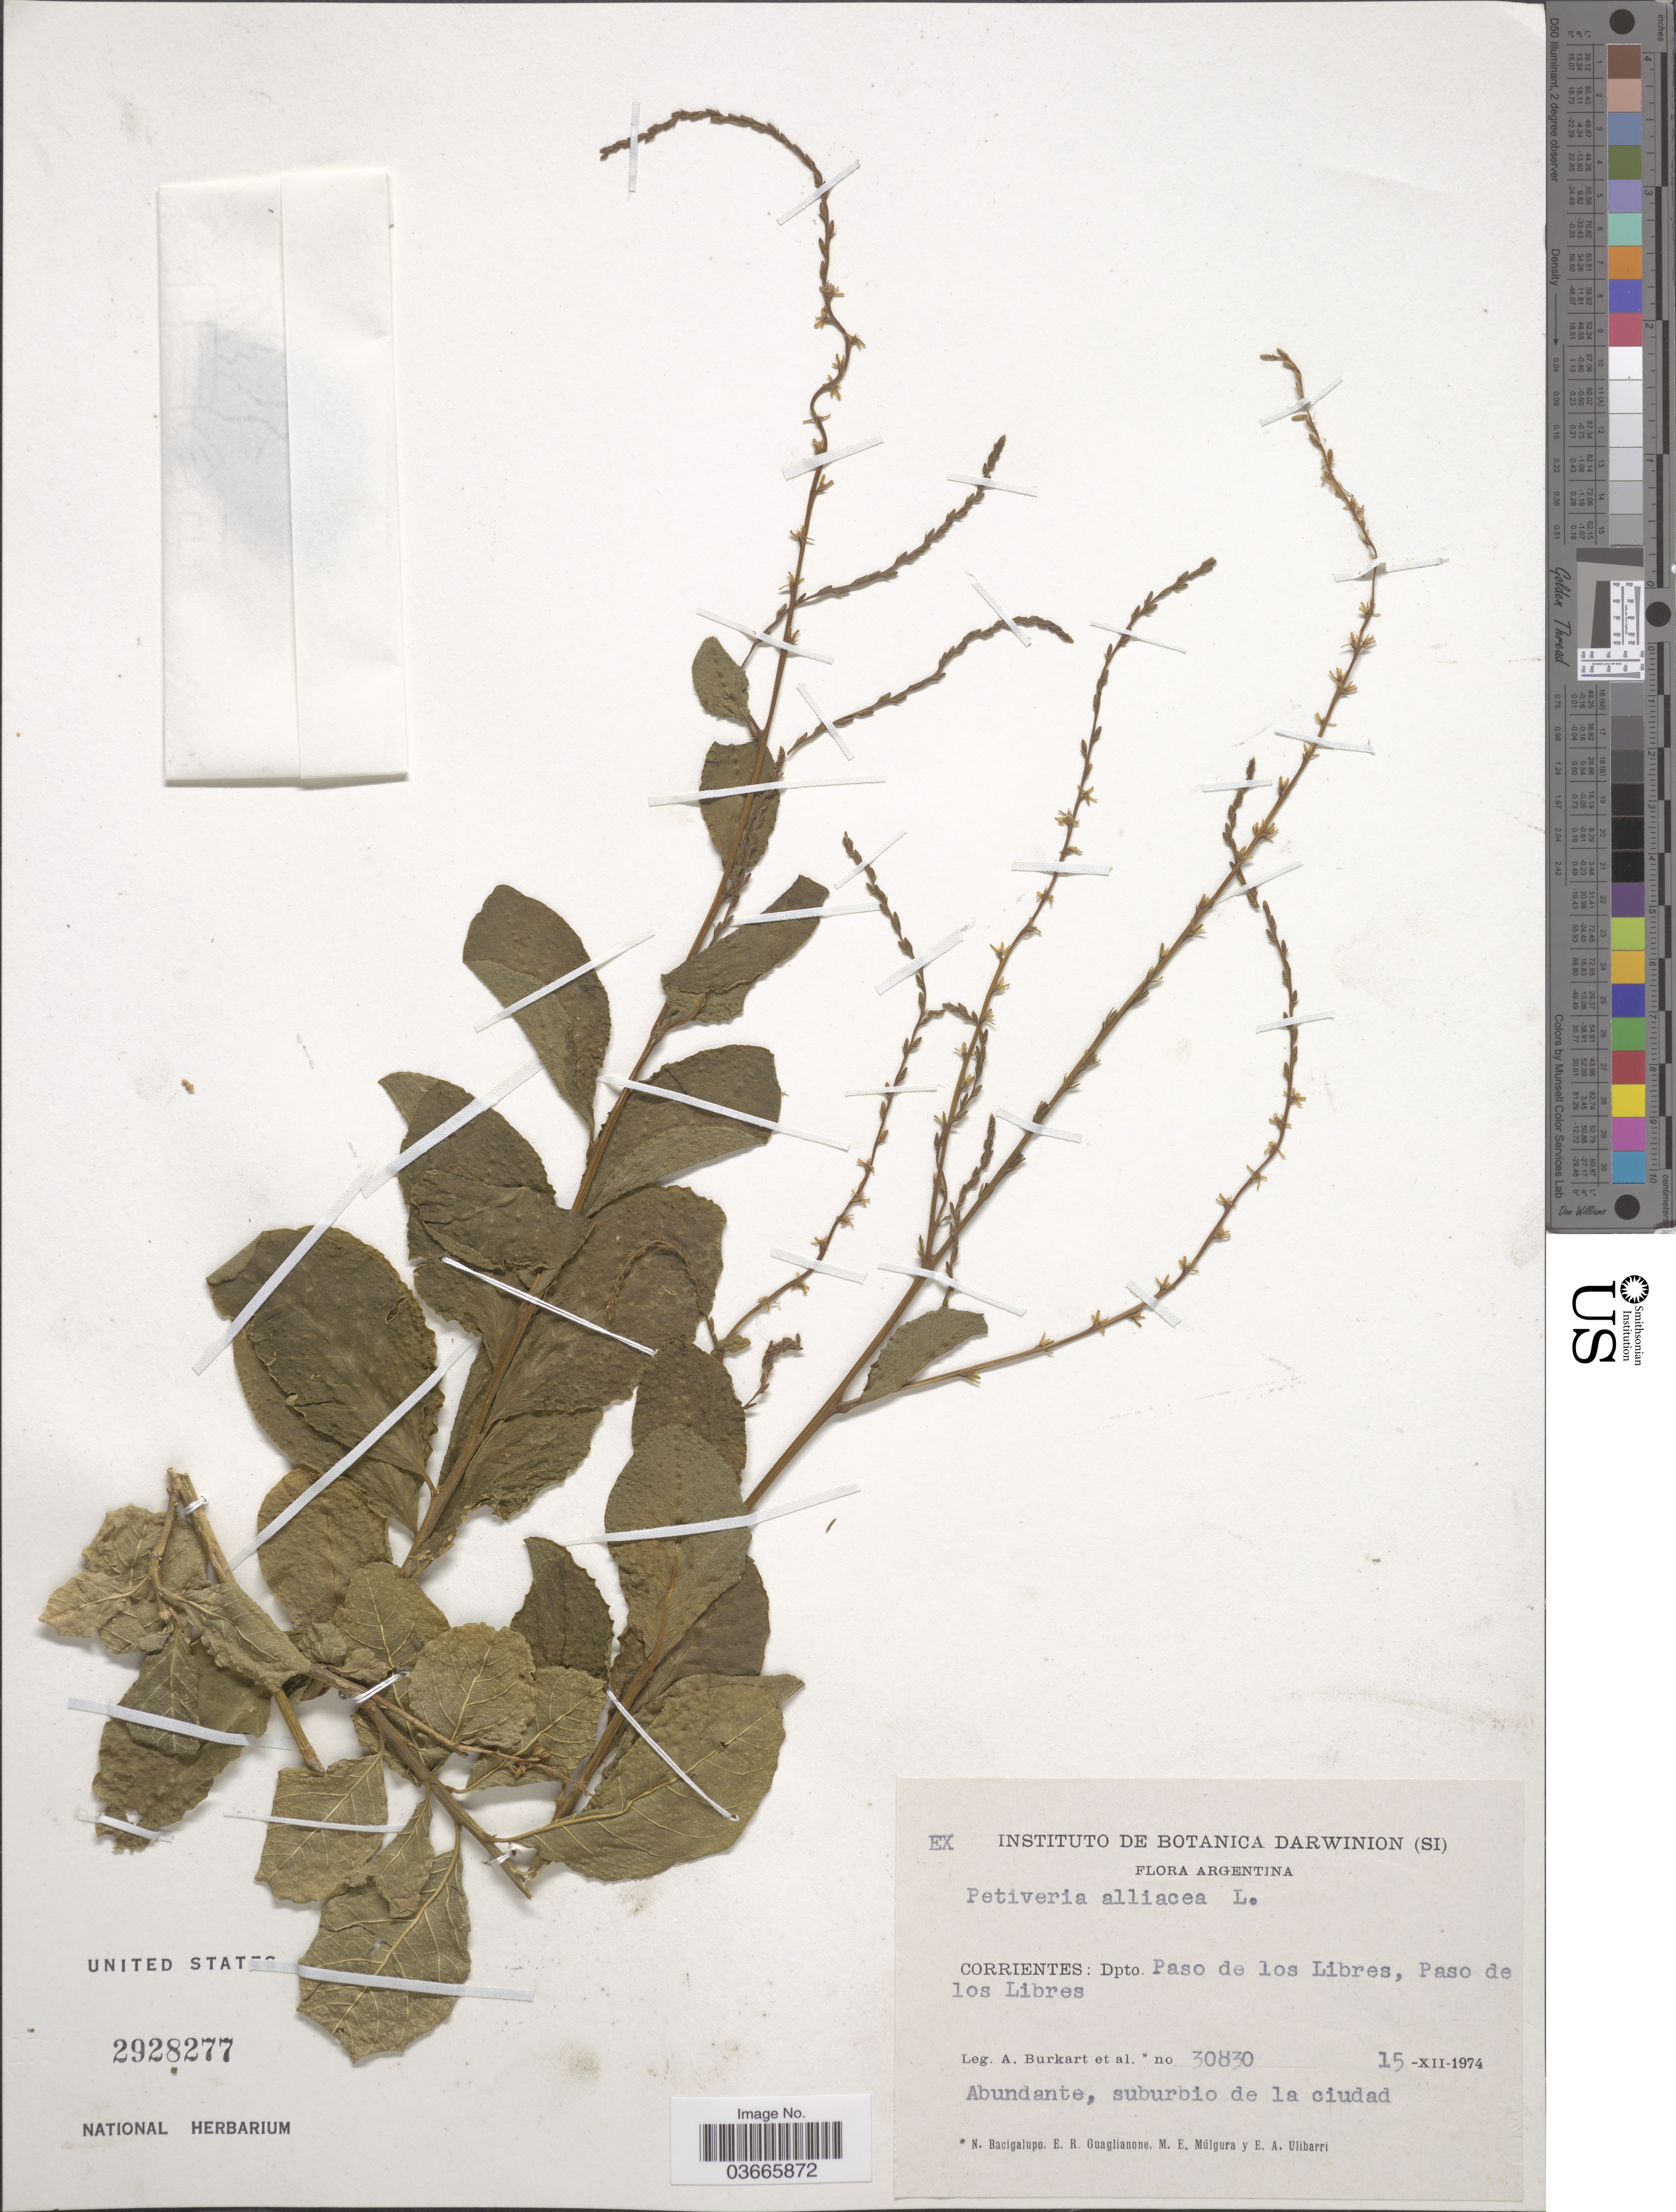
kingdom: Plantae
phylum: Tracheophyta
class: Magnoliopsida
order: Caryophyllales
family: Phytolaccaceae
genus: Petiveria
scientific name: Petiveria alliacea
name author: L.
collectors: A. E. Burkart & et al.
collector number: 30830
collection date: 1974-12-15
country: Argentina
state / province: Corrientes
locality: Corrientes: Dpto. Paso de los Libres, Paso de los Libres.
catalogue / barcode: US 2928277